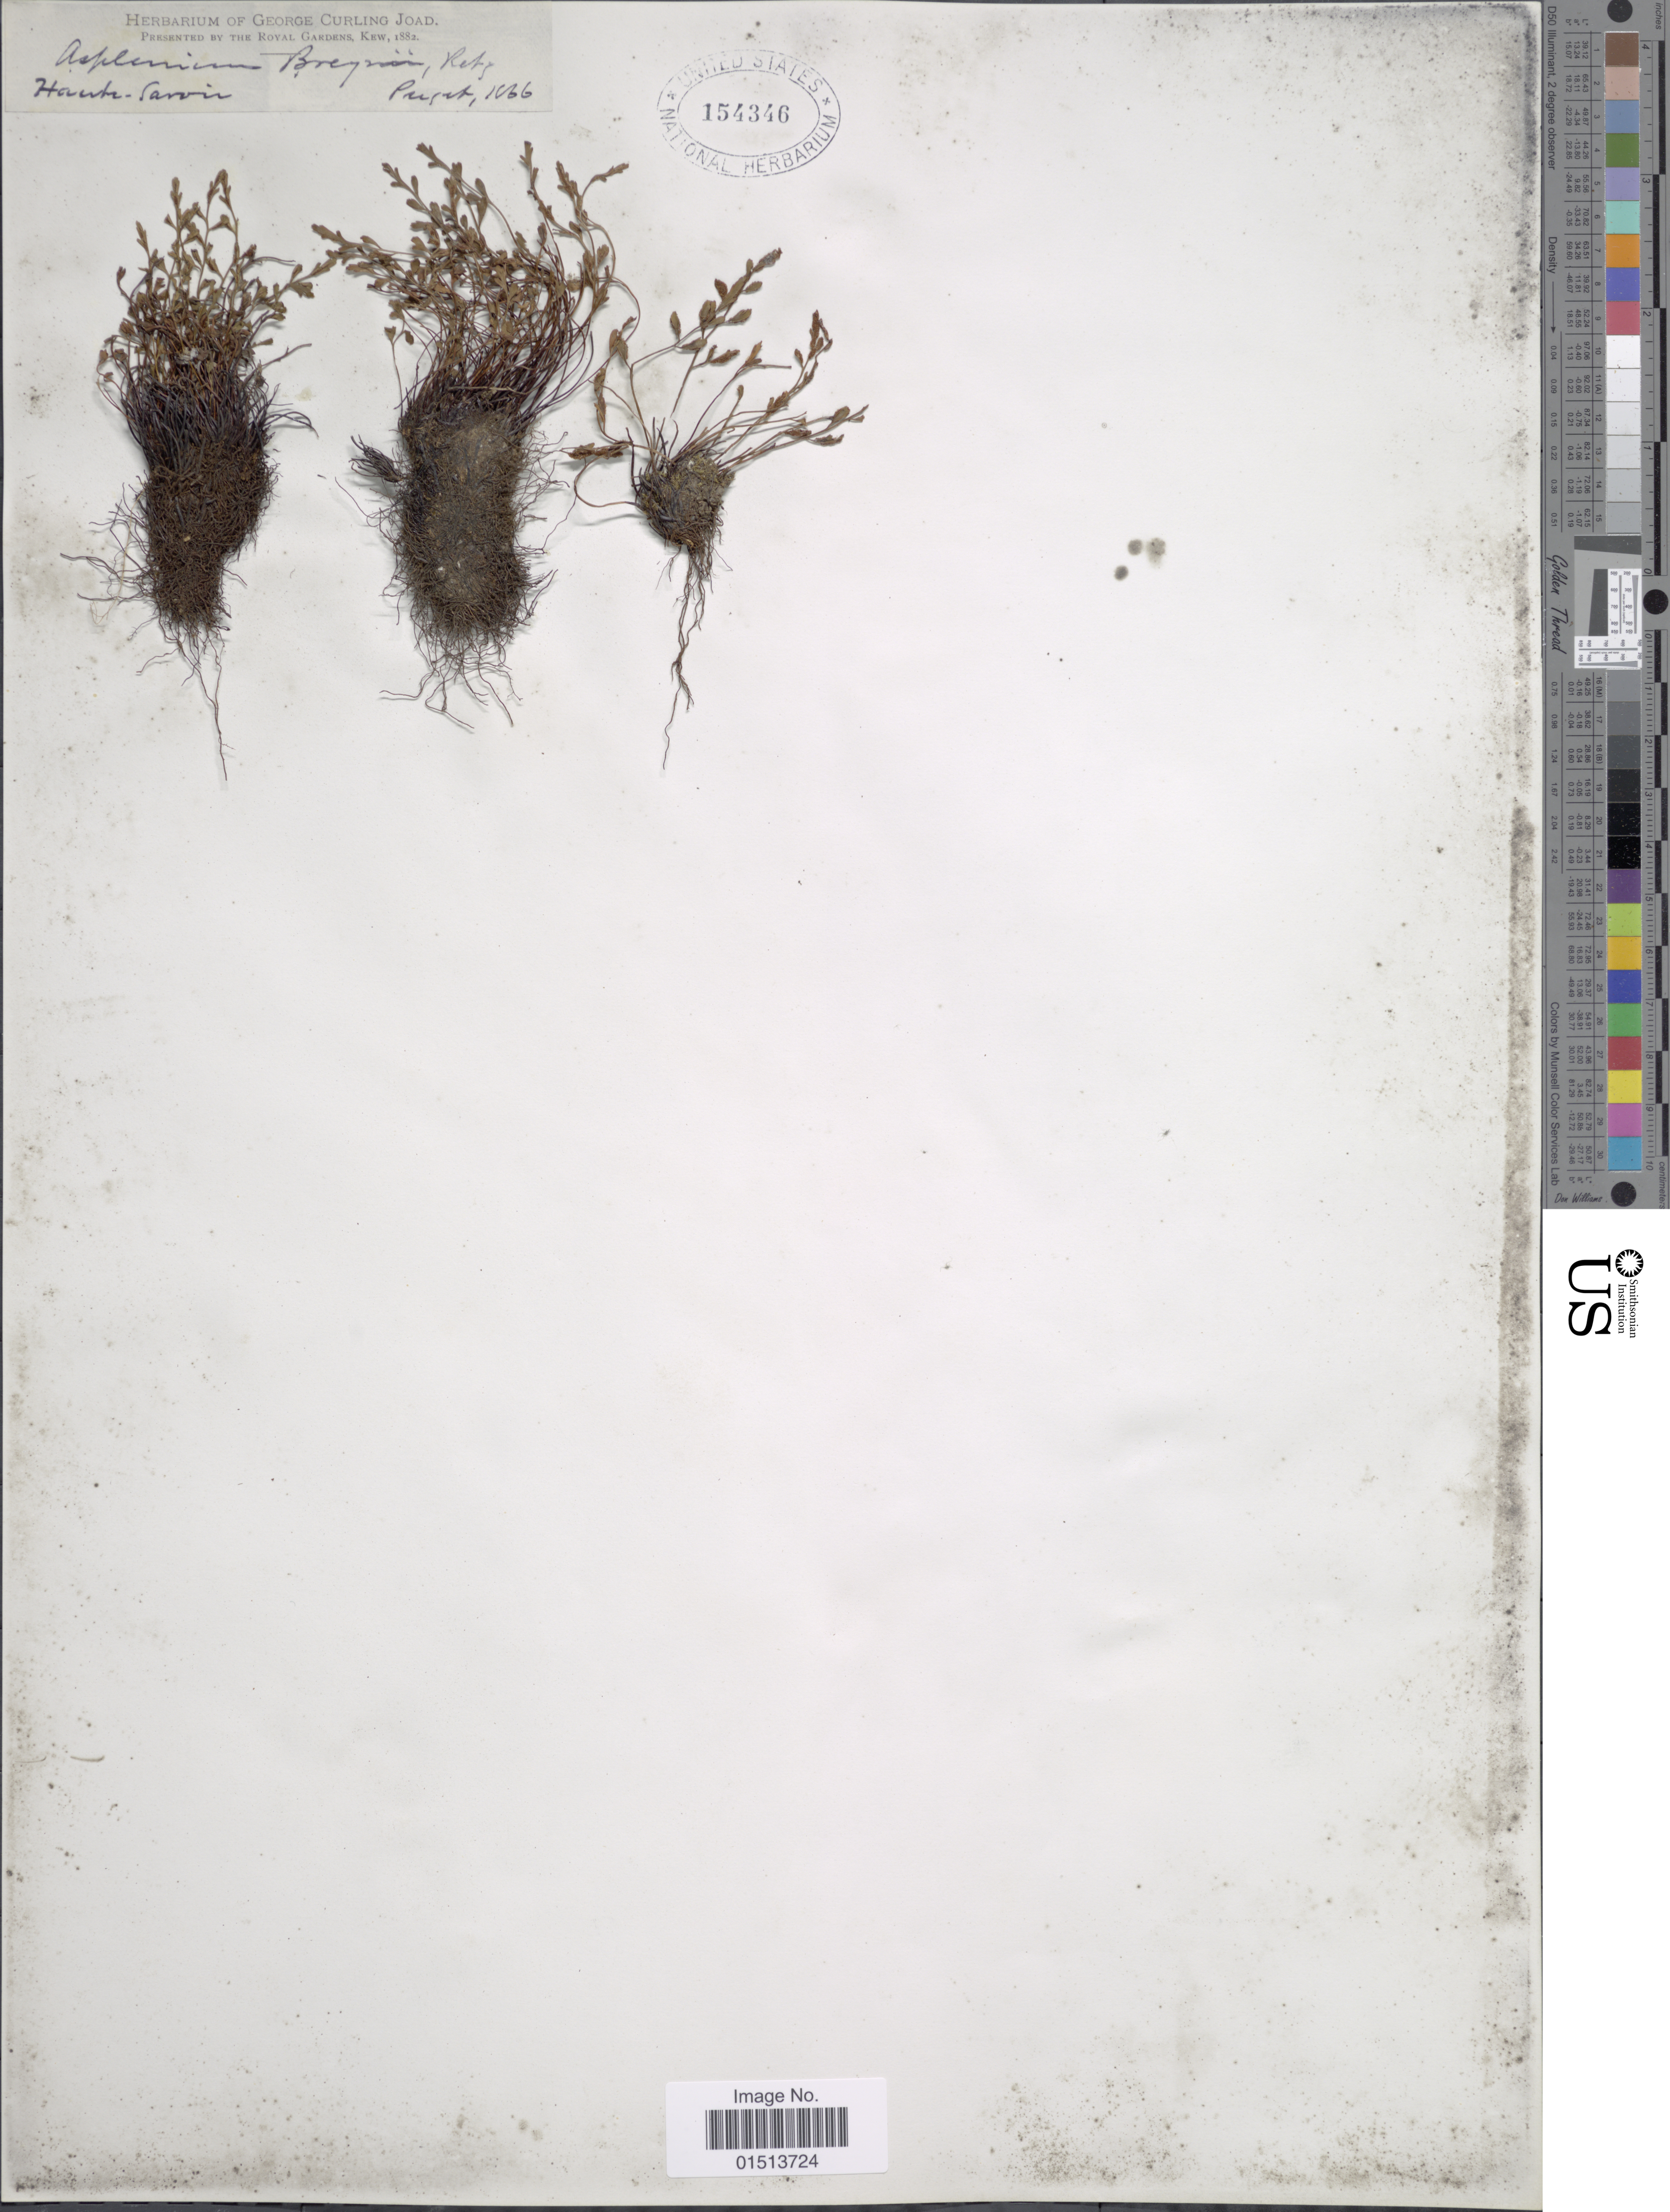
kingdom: Plantae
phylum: Tracheophyta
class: Polypodiopsida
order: Polypodiales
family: Aspleniaceae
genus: Asplenium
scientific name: Asplenium alternifolium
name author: Jacq.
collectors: -. Puget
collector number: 1066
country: France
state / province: Auvergne-Rhône-Alpes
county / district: Haute-Savoie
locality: Haute-Savoir. [interpreted]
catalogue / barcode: US 154346